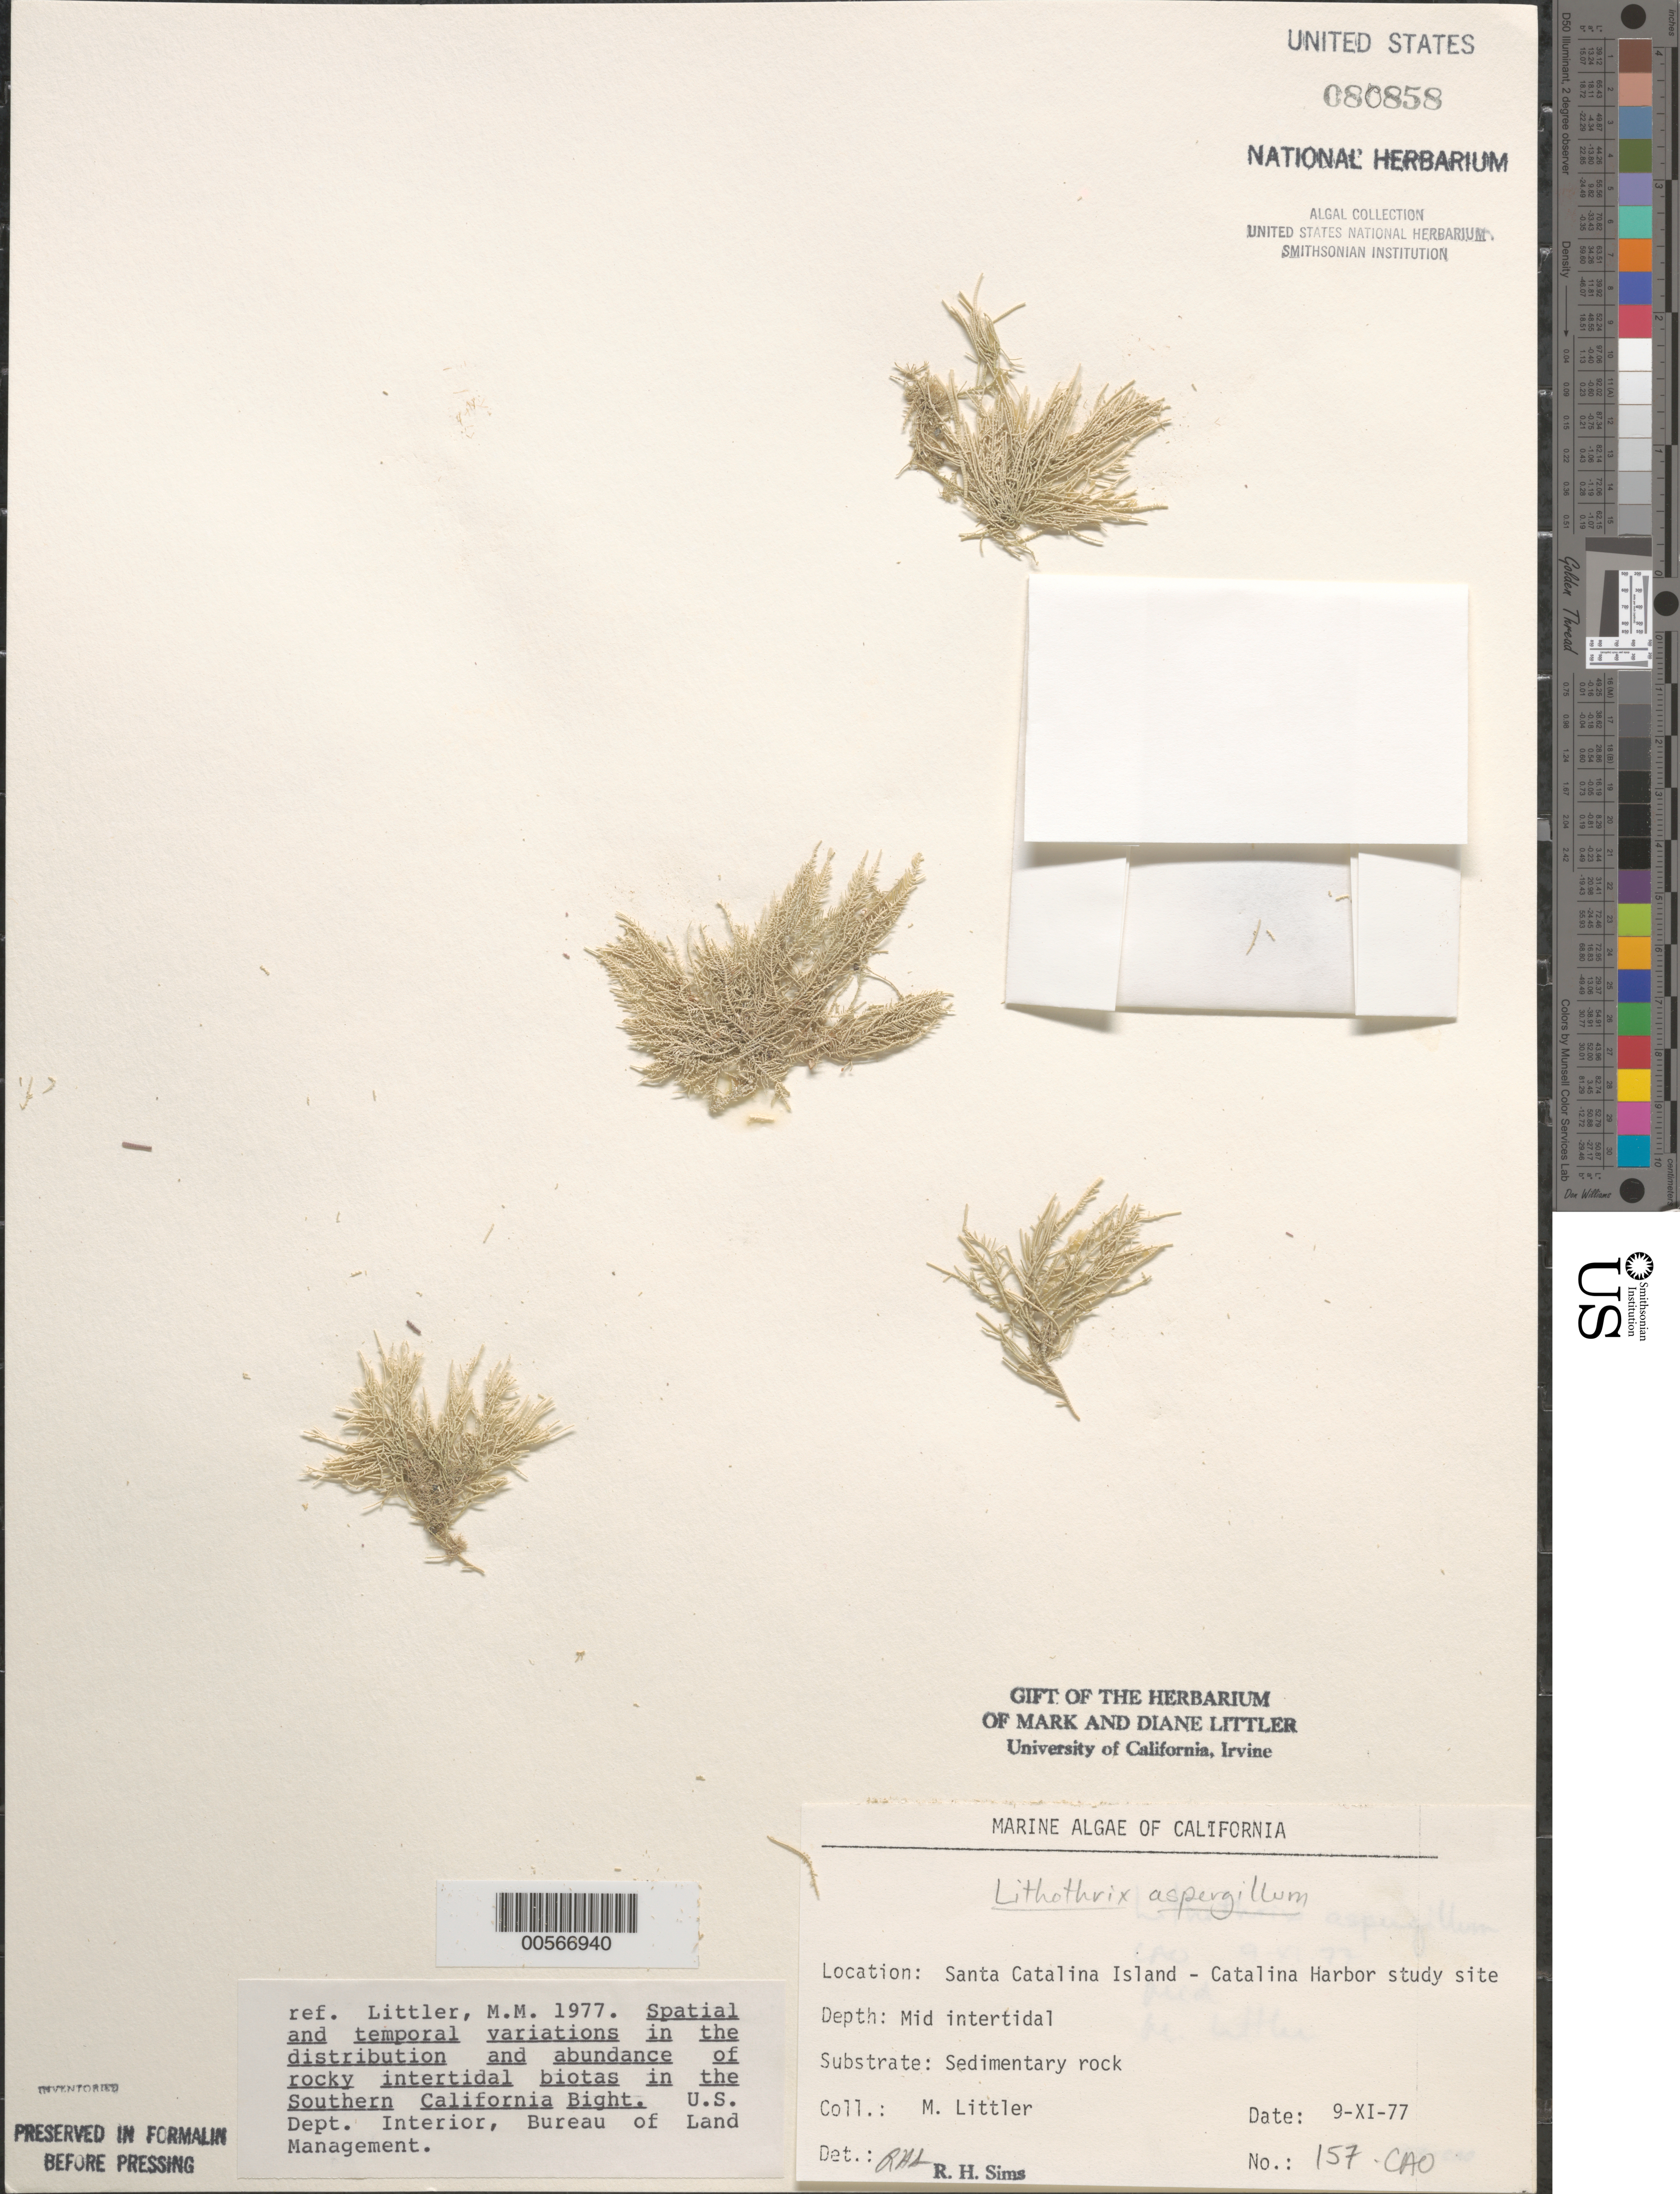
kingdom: Plantae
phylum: Rhodophyta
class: Florideophyceae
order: Corallinales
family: Lithophyllaceae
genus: Lithothrix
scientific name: Lithothrix aspergillum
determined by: Sims, Robert H.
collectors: M. M. Littler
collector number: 157-cao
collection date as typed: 09 Nov 1977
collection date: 1977-11-09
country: United States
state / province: California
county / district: Los Angeles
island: Santa Catalina Island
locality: West side of Catalina Harbor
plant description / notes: BLM-SOCALBIGHT Rocky Intertidal Survey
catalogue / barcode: US 80858